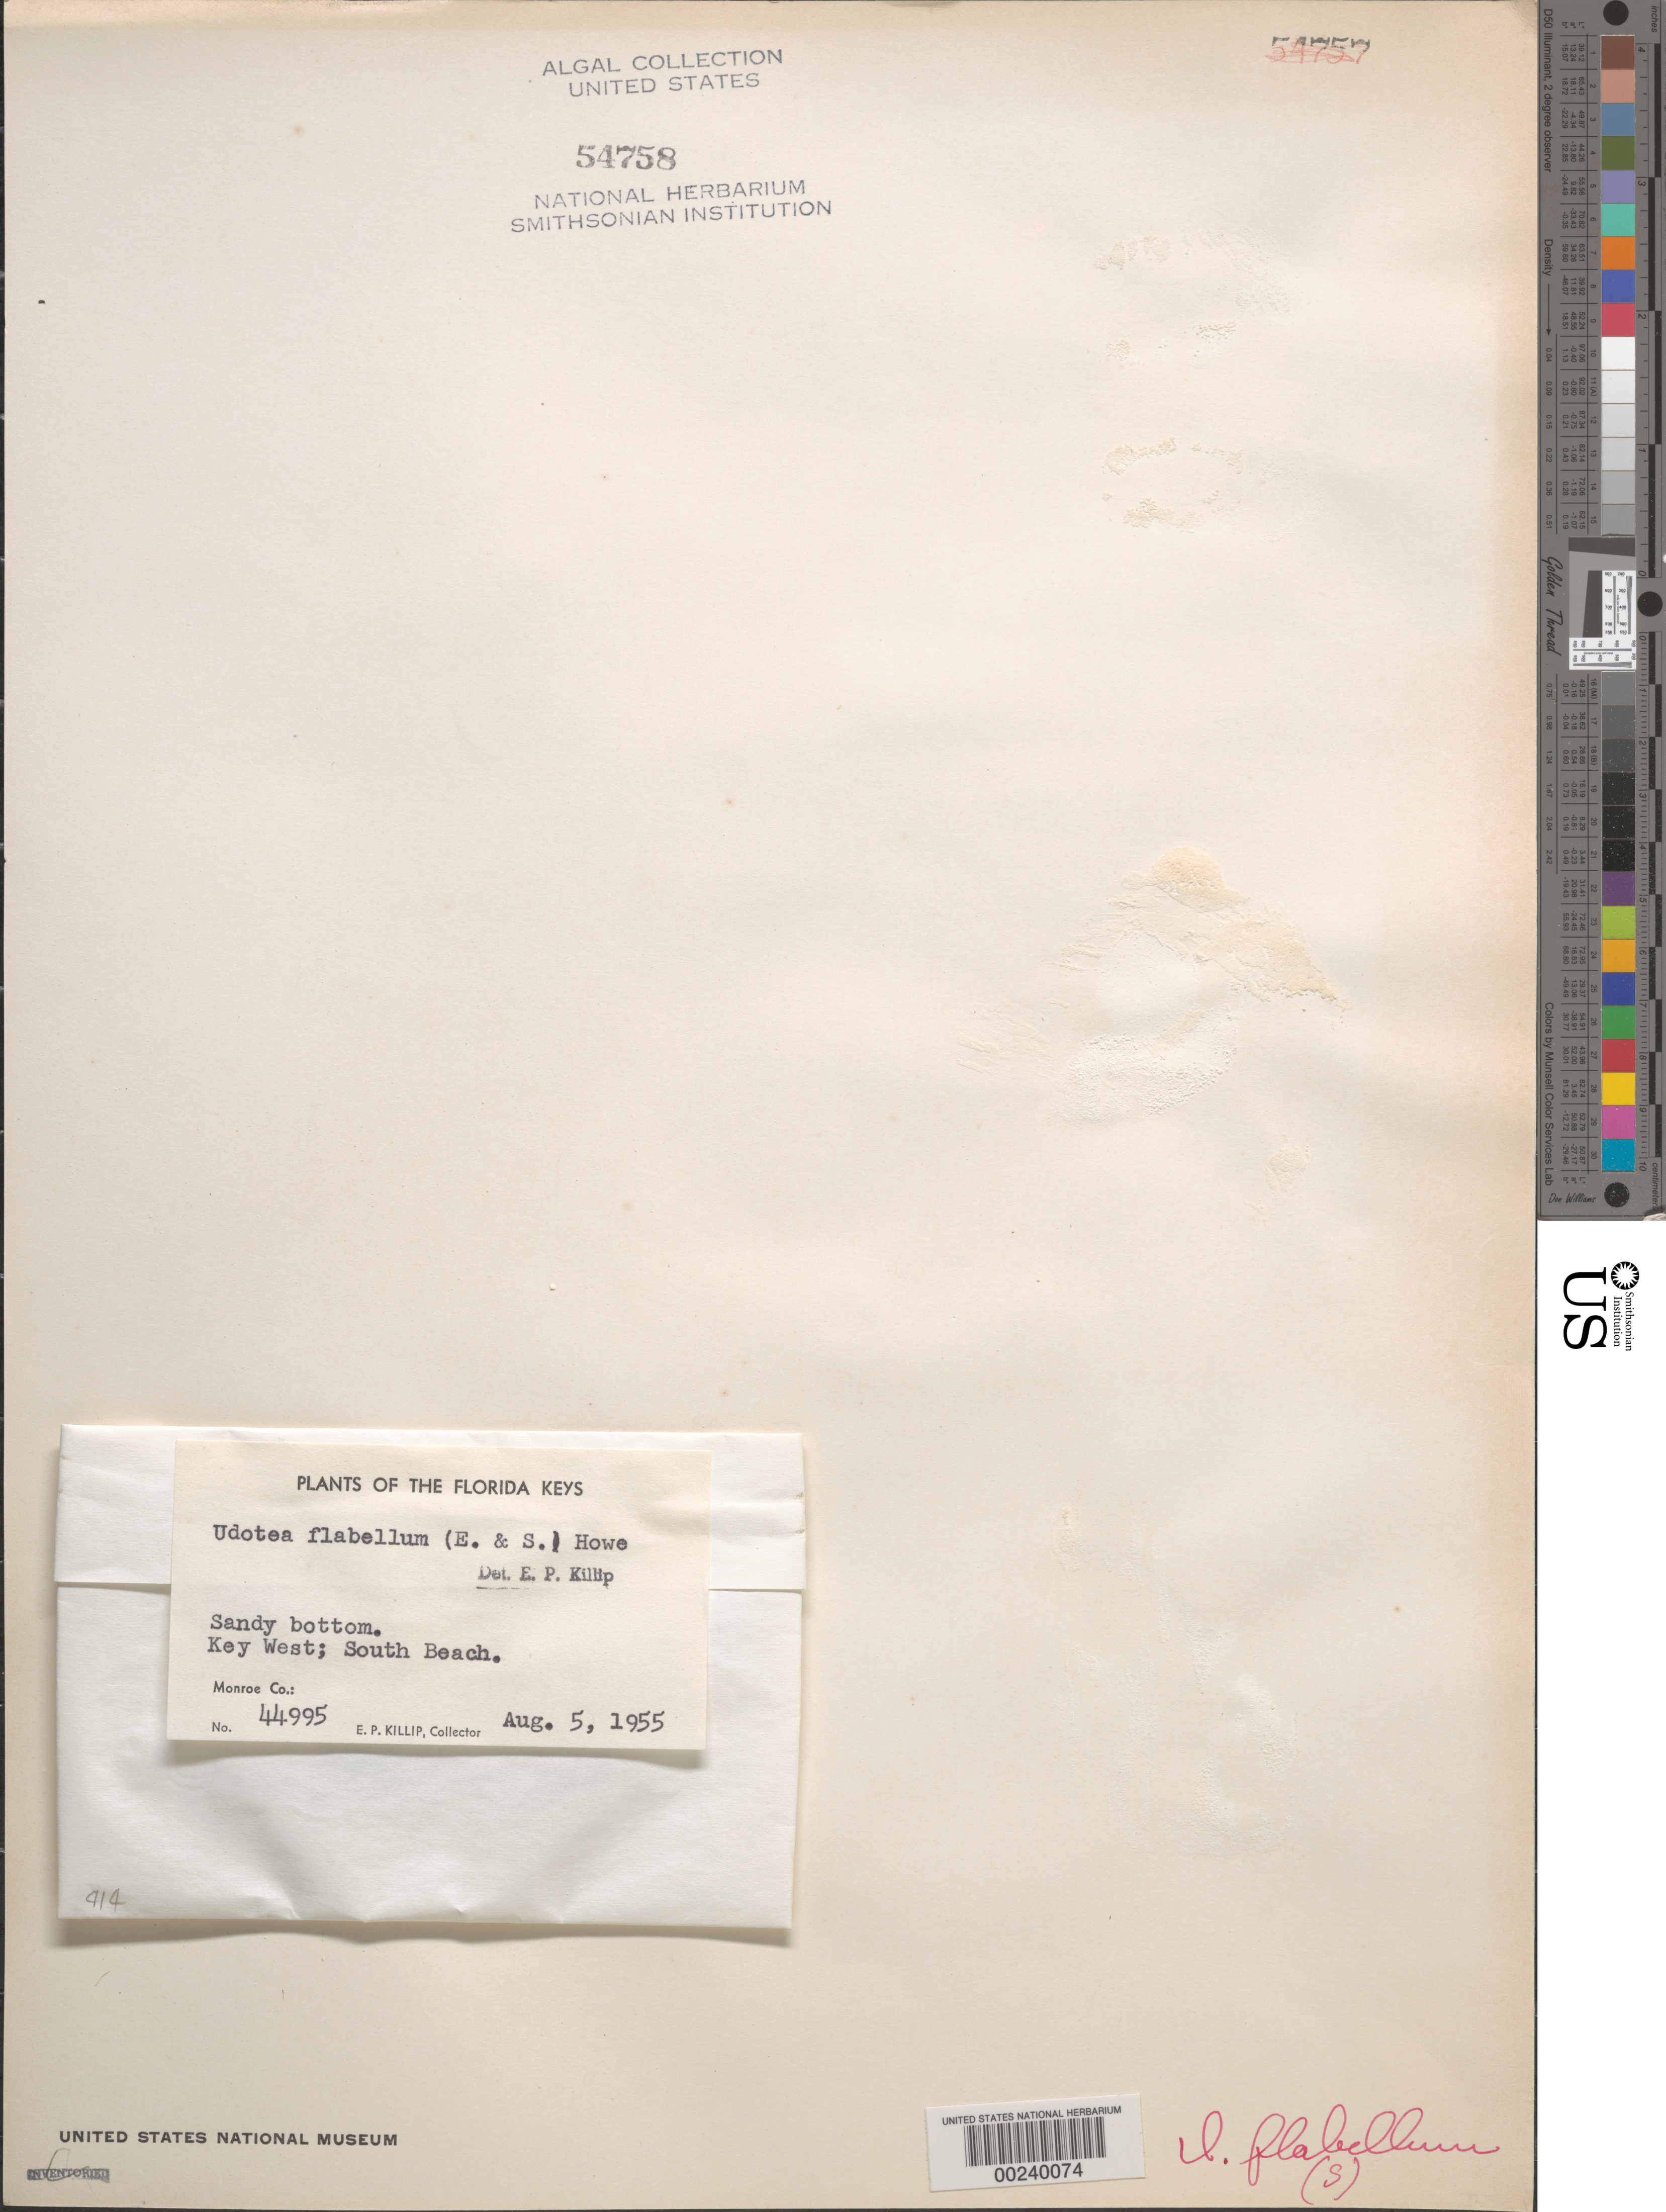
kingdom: Plantae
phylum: Chlorophyta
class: Ulvophyceae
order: Bryopsidales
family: Udoteaceae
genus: Udotea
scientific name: Udotea flabellum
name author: (J. Ellis & Sol.) M. Howe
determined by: Killip, Ellsworth P.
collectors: E. P. Killip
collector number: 44995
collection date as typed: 05 Aug 1955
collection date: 1955-08-05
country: United States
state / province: Florida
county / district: Monroe County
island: Key West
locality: South Beach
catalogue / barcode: US 54758